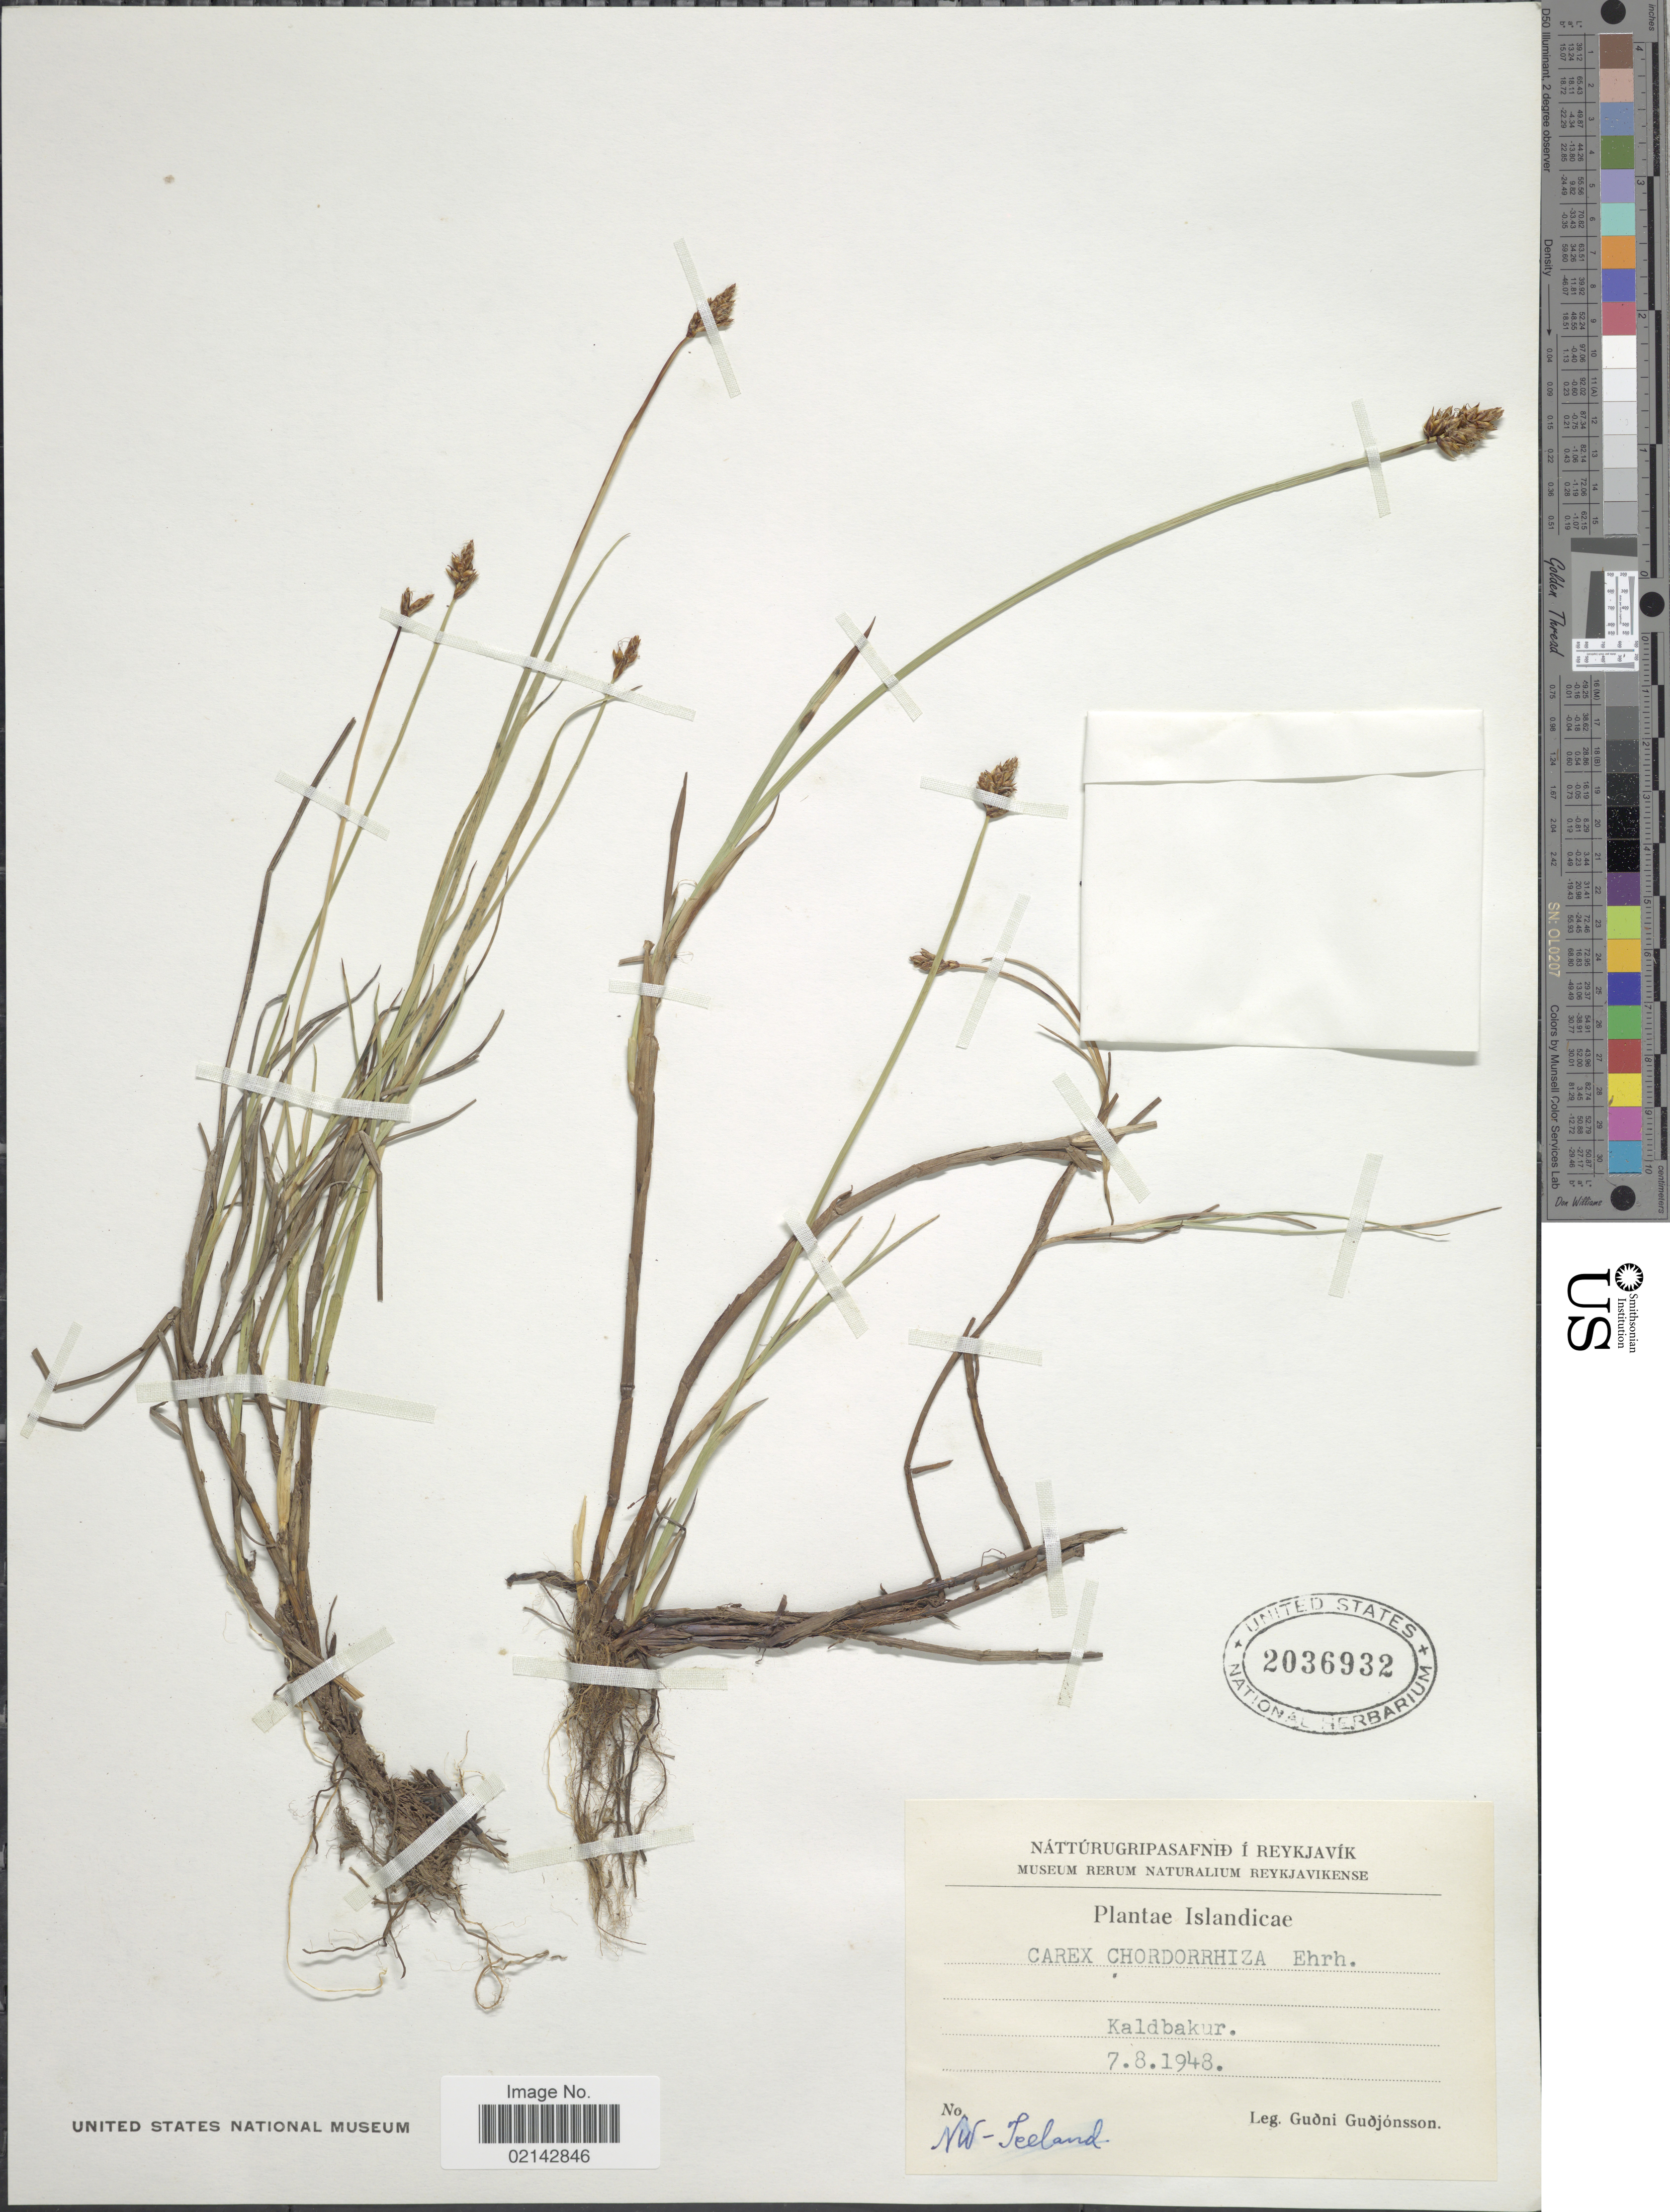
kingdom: Plantae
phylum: Tracheophyta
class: Liliopsida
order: Poales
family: Cyperaceae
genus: Carex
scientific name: Carex chordorrhiza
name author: L. f.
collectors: G. Guojonsson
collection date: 1948-08-07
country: Iceland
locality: Islandicae, Kaldbakur, NW-Iceland.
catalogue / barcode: US 2036932